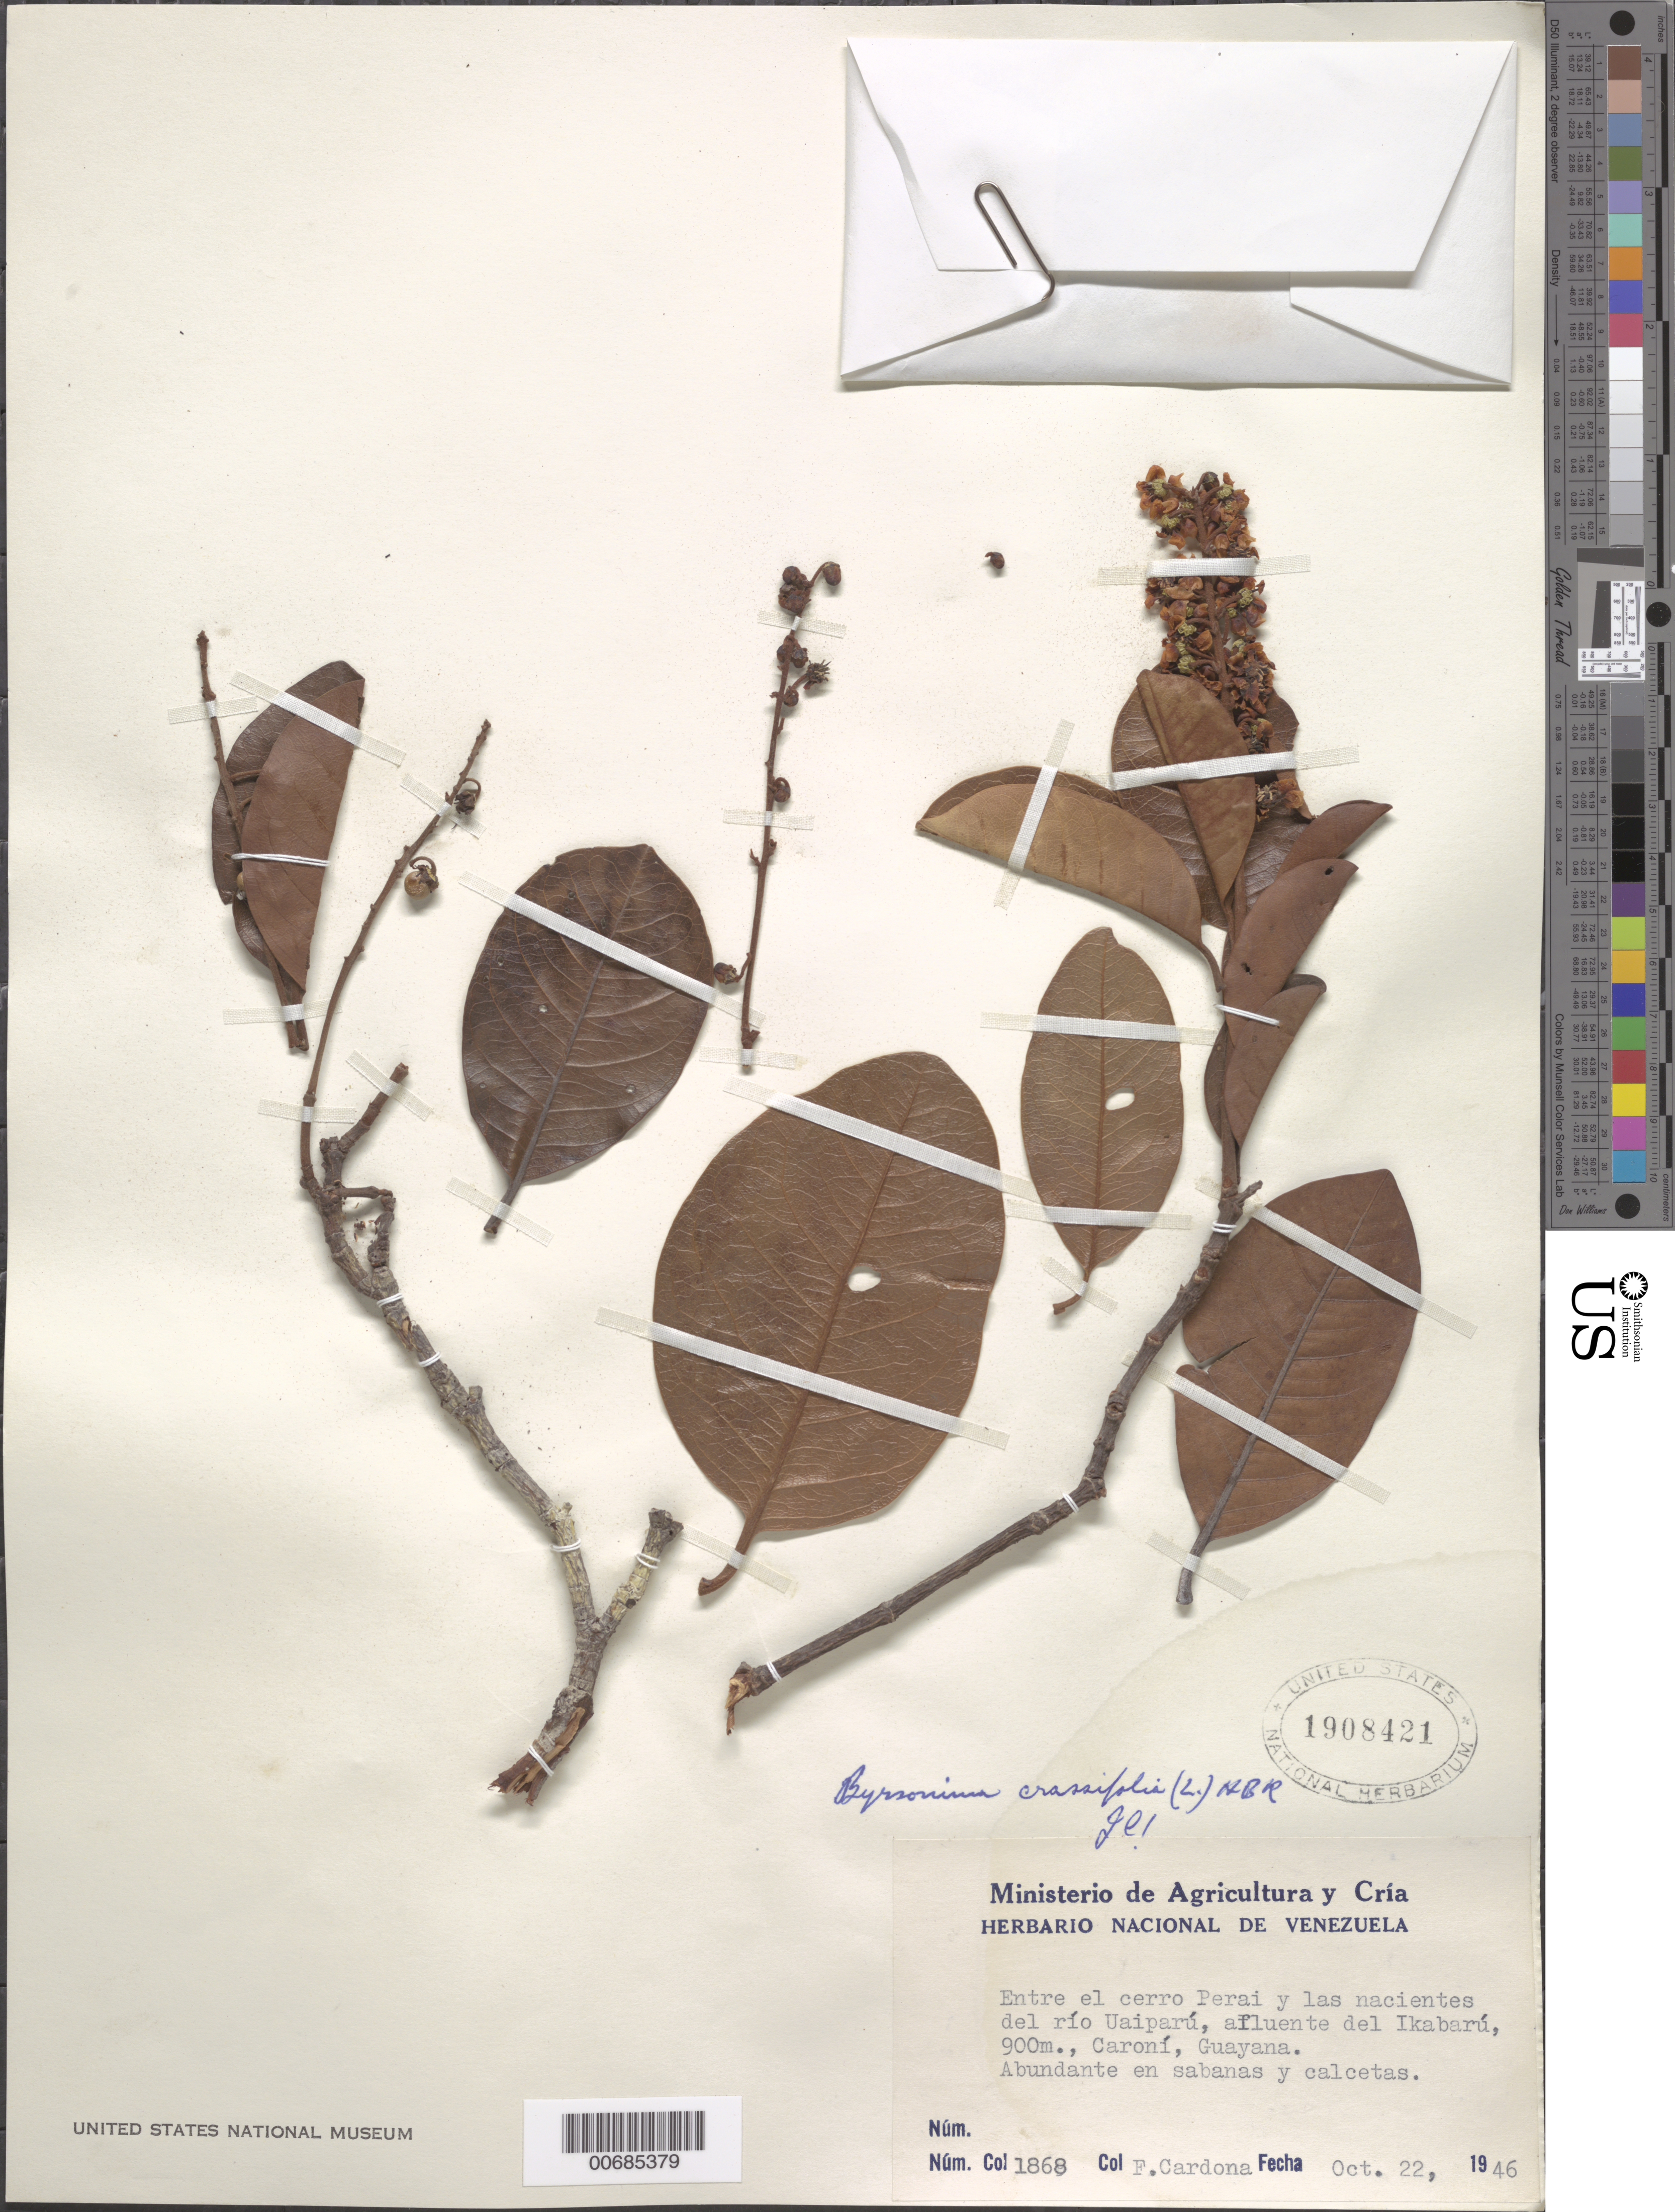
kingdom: Plantae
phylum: Tracheophyta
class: Magnoliopsida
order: Malpighiales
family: Malpighiaceae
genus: Byrsonima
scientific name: Byrsonima crassifolia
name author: (L.) Kunth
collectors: F. Cardona Puig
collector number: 1868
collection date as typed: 22-Oct-46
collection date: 1946-10-22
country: Venezuela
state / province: Bolívar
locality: Cerro Perai to Río Uaiparú (affl. Río Ikabarú); Caroní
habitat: Sabanas y calcetas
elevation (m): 900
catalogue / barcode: US 1908421